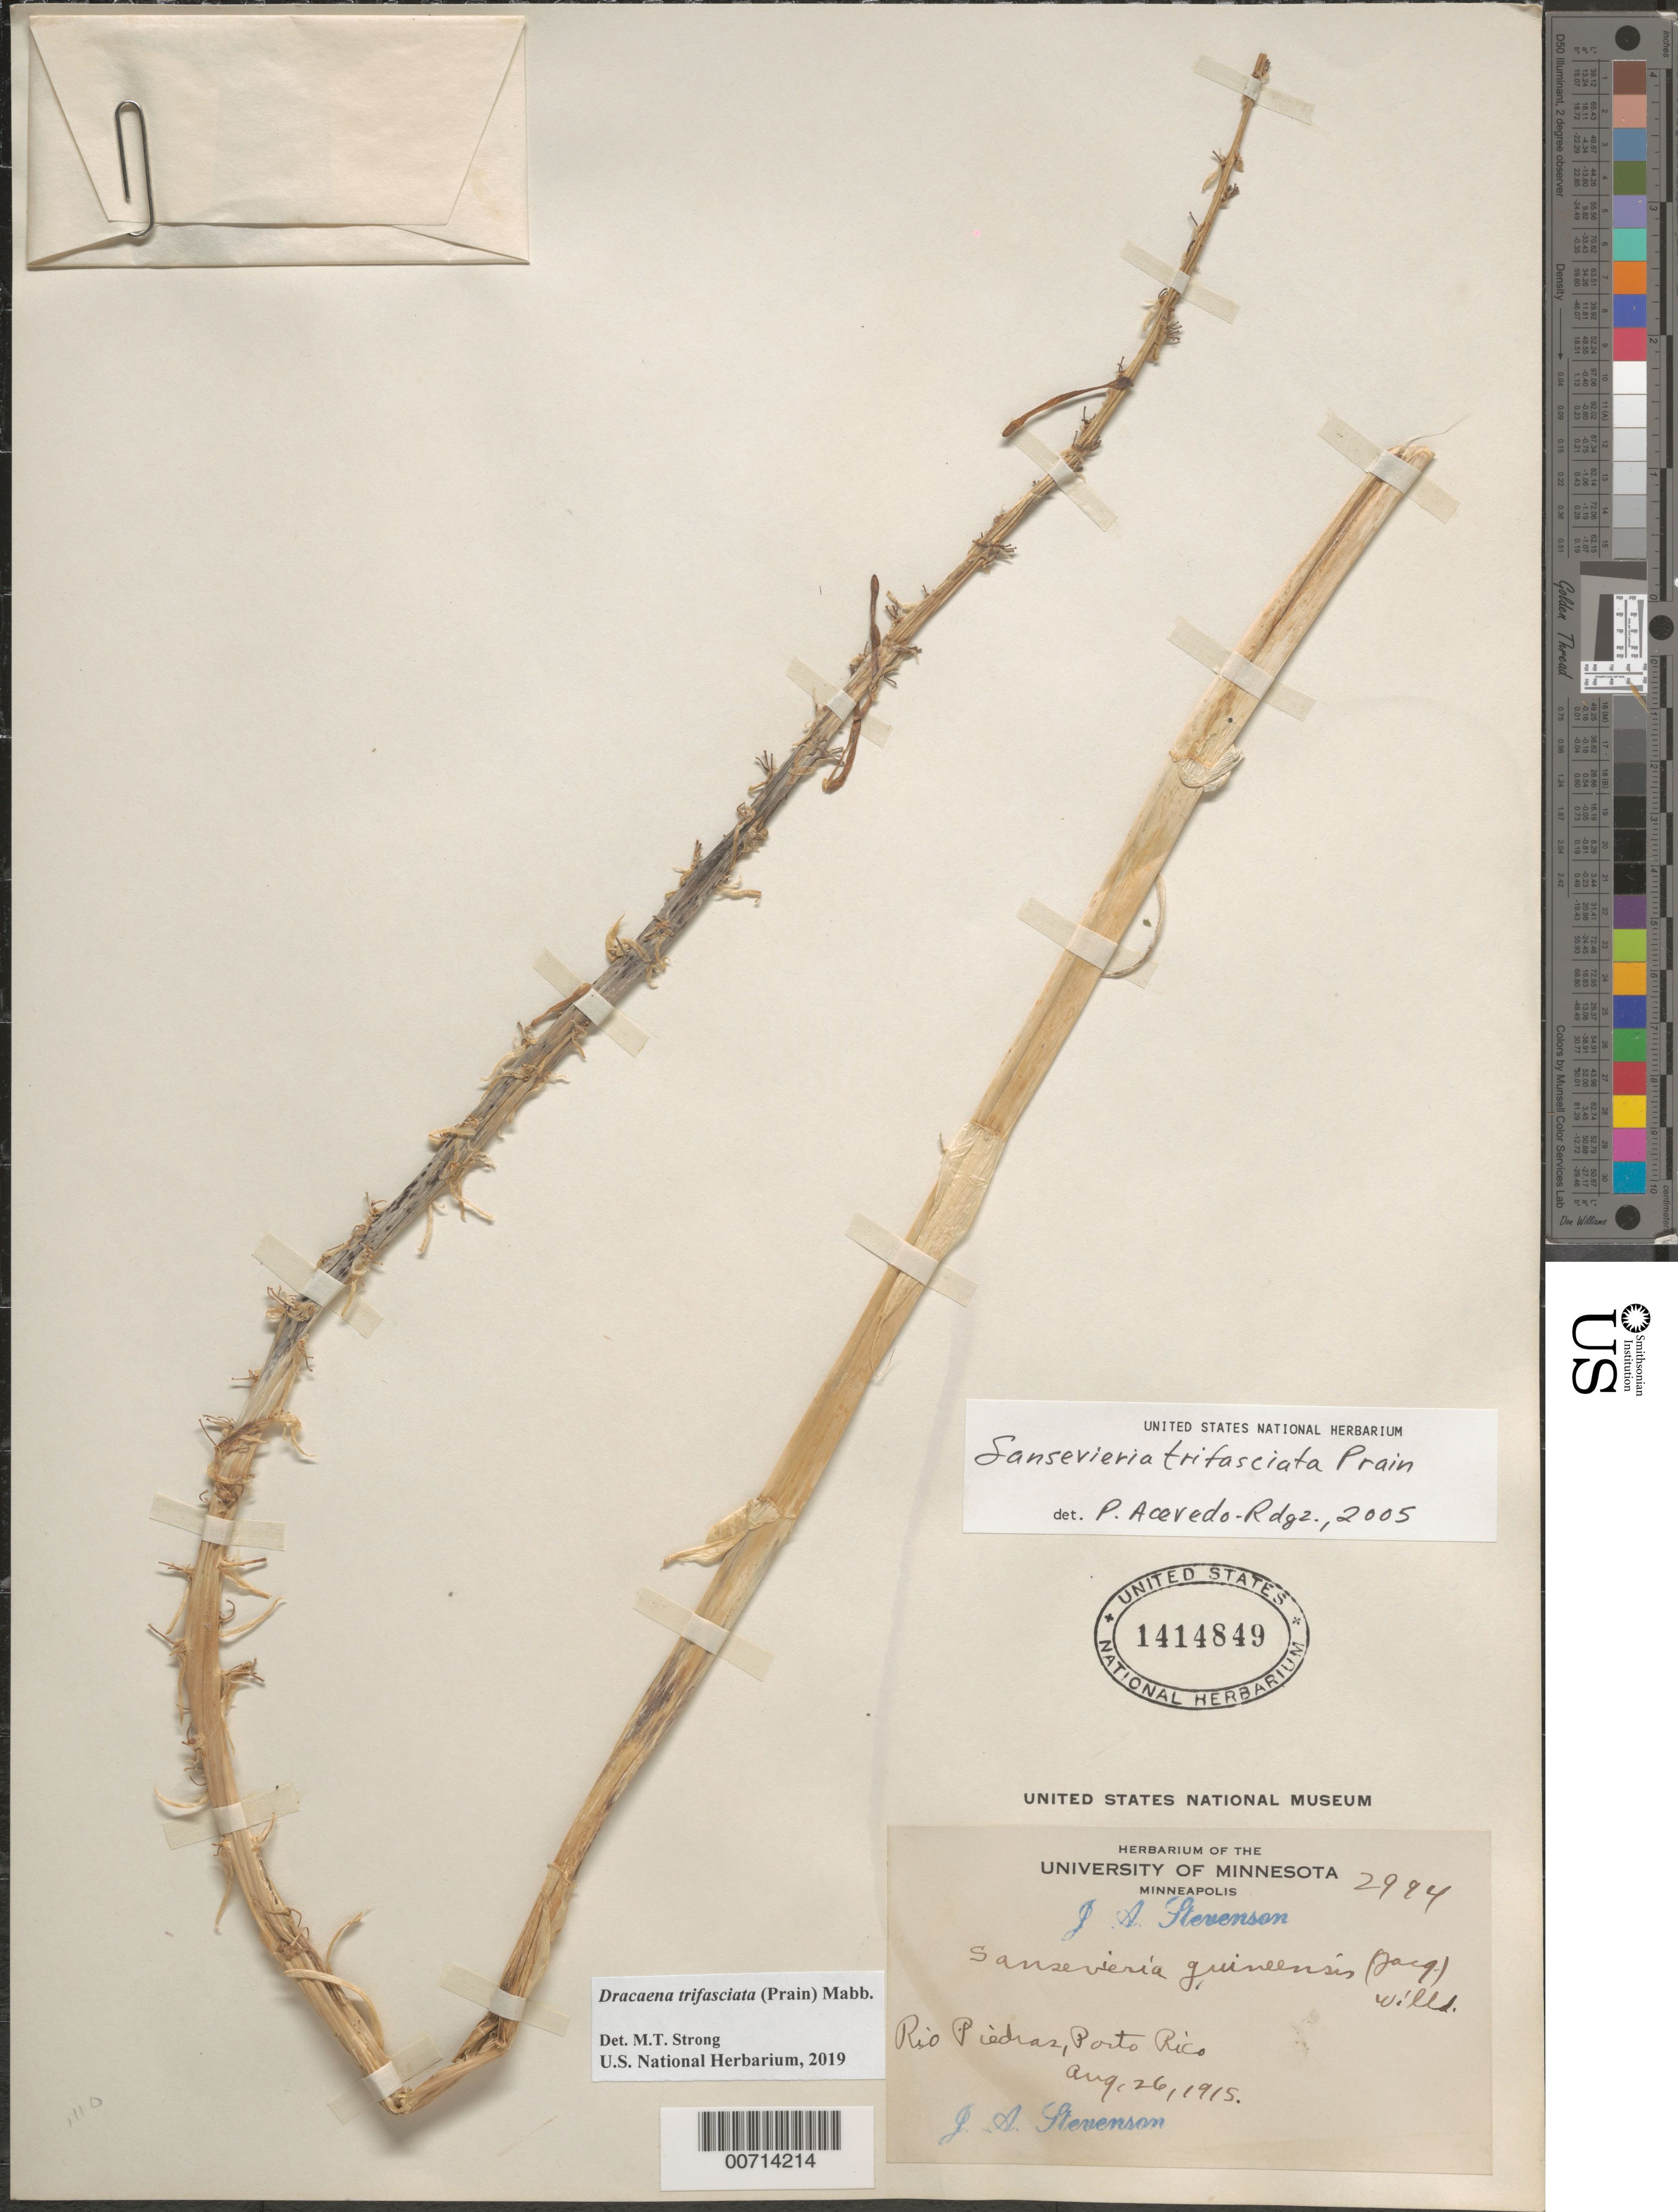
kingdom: Plantae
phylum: Tracheophyta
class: Liliopsida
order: Asparagales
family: Asparagaceae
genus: Dracaena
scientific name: Dracaena trifasciata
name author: (Prain) Mabb.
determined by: Strong, Mark T., (BOT), Smithsonian Institution - National Museum of Natural History (UNITED STATES)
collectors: J. Stevenson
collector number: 2994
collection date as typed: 26 Aug 1915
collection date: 1915-08-26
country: Puerto Rico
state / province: San Juan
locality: Rio Piedras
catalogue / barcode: US 1414849